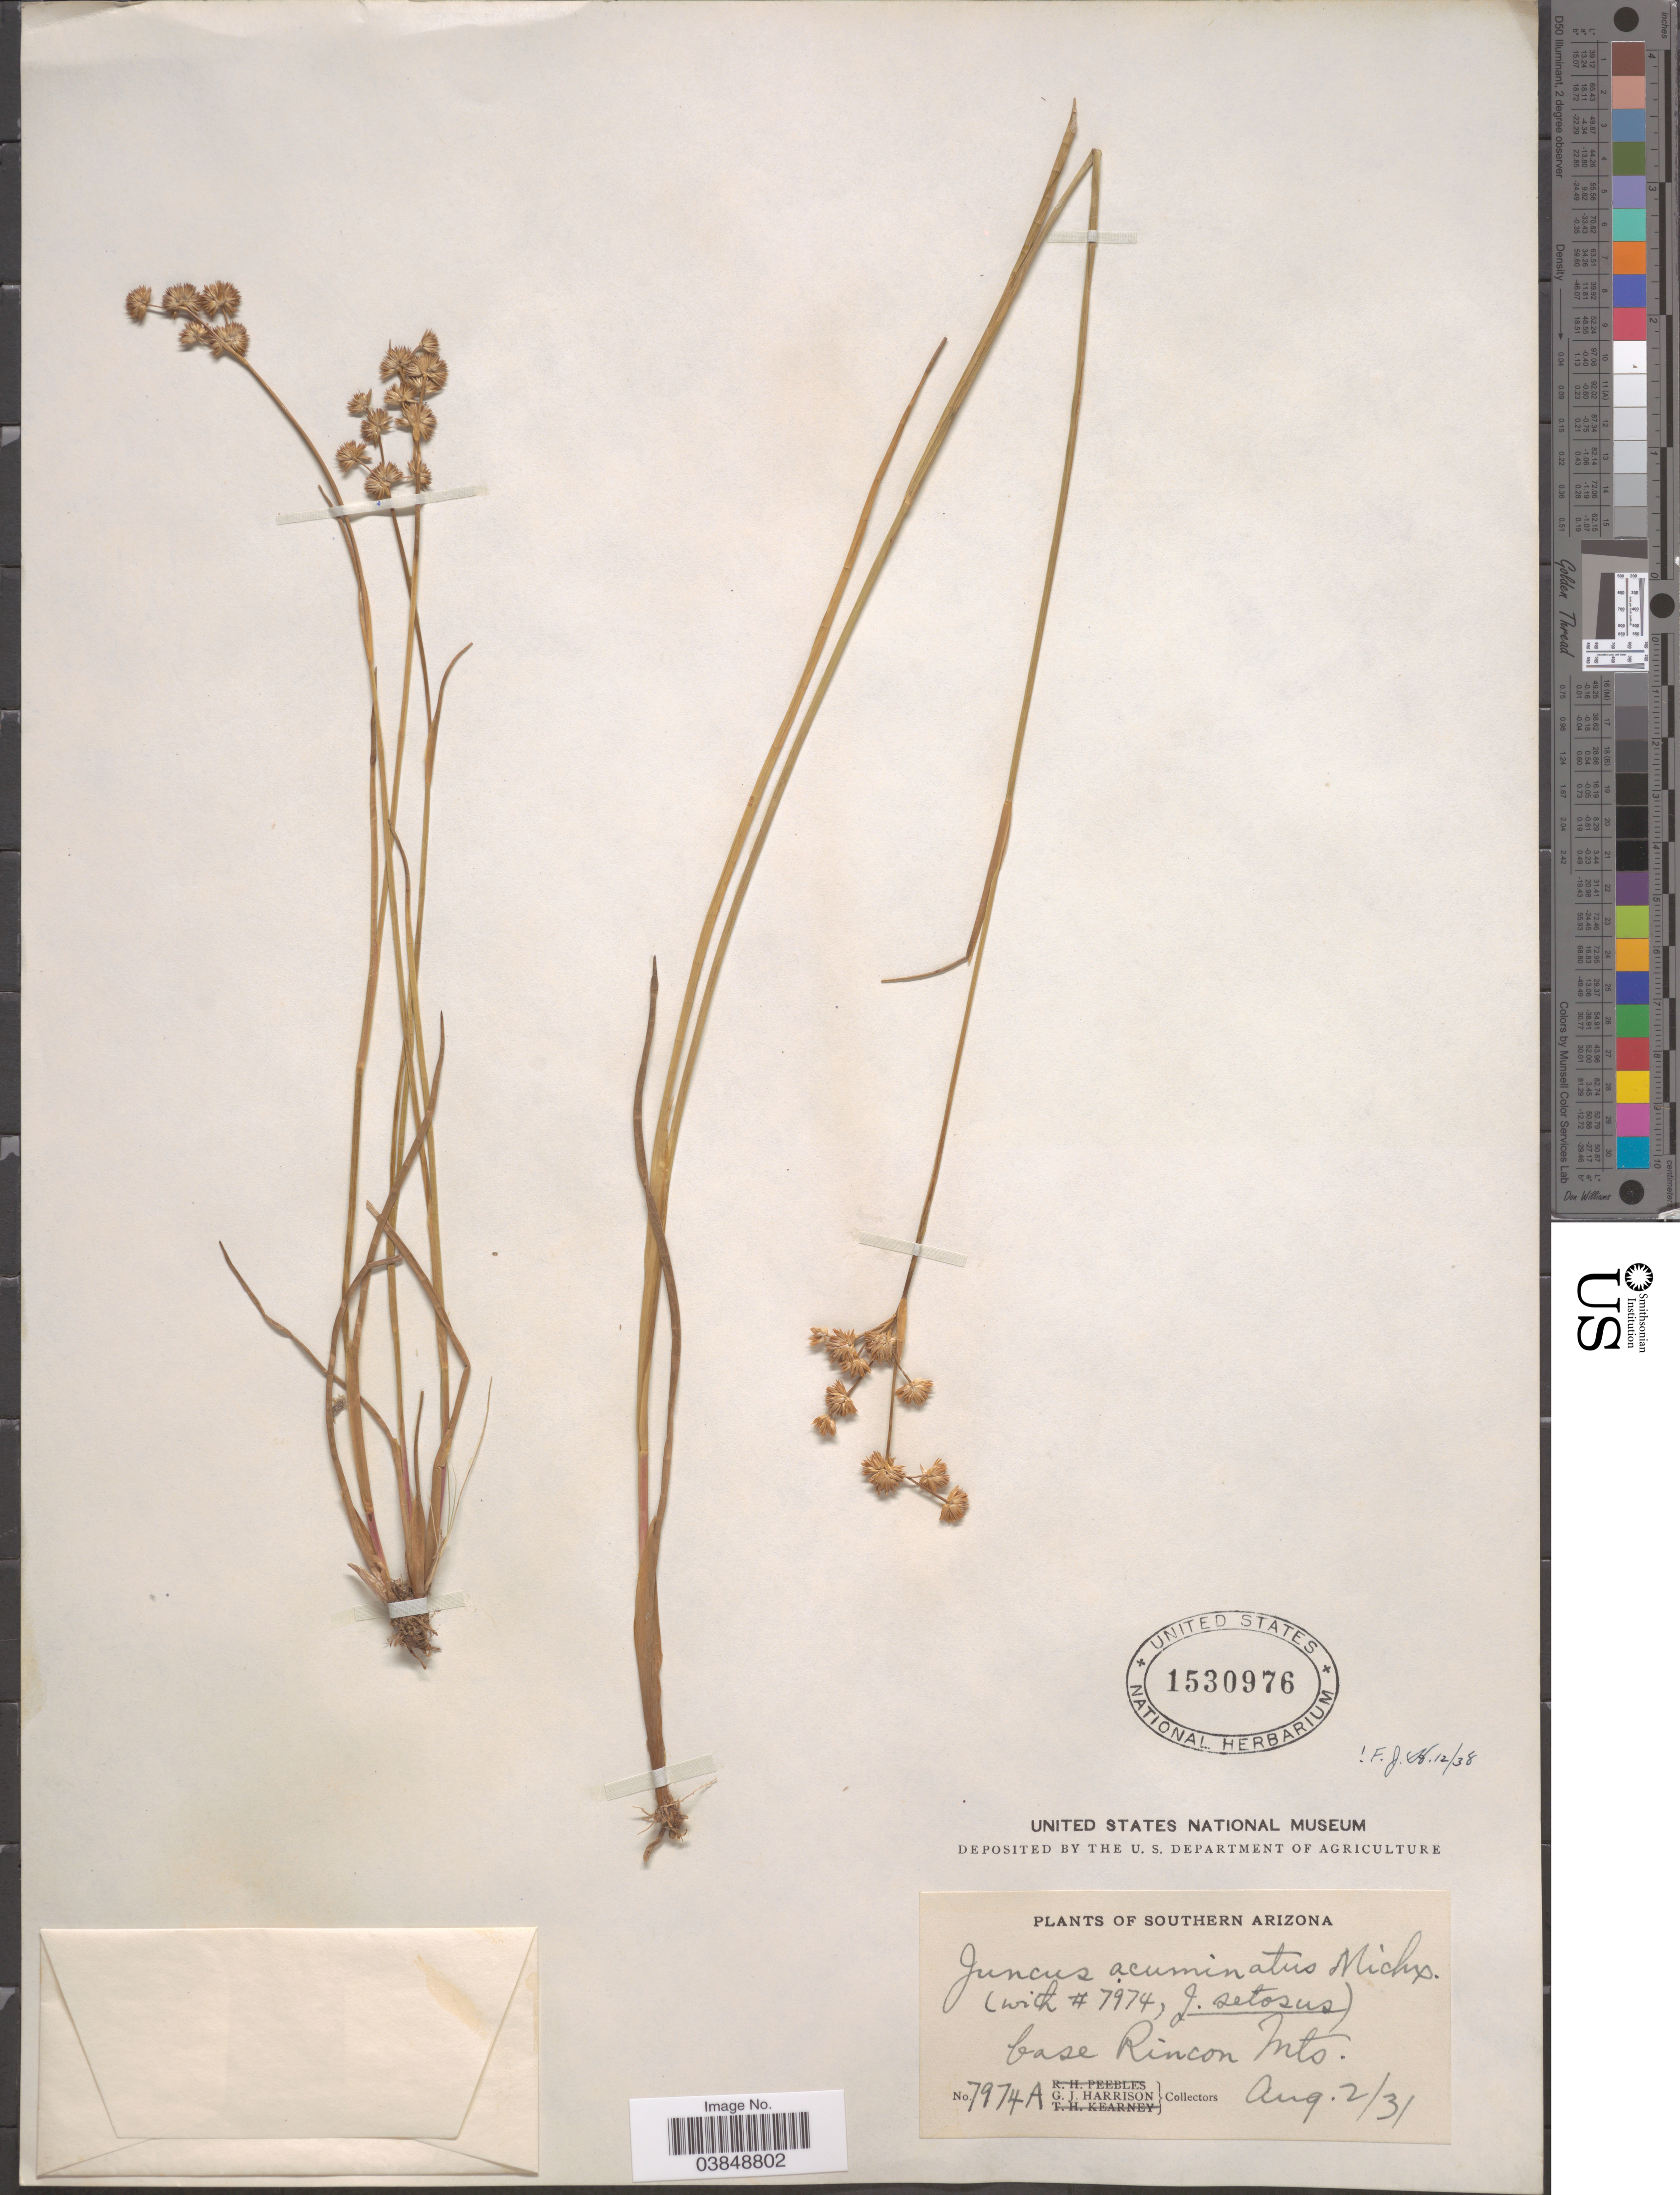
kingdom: Plantae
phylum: Tracheophyta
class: Liliopsida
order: Poales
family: Juncaceae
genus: Juncus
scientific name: Juncus acuminatus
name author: Michx.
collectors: G. J. Harrison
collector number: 7974A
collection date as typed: Transcribed d/m/y: 2/8/31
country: United States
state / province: Arizona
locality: Southern Arizona. Base Rincon Mts.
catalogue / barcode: US 1530976